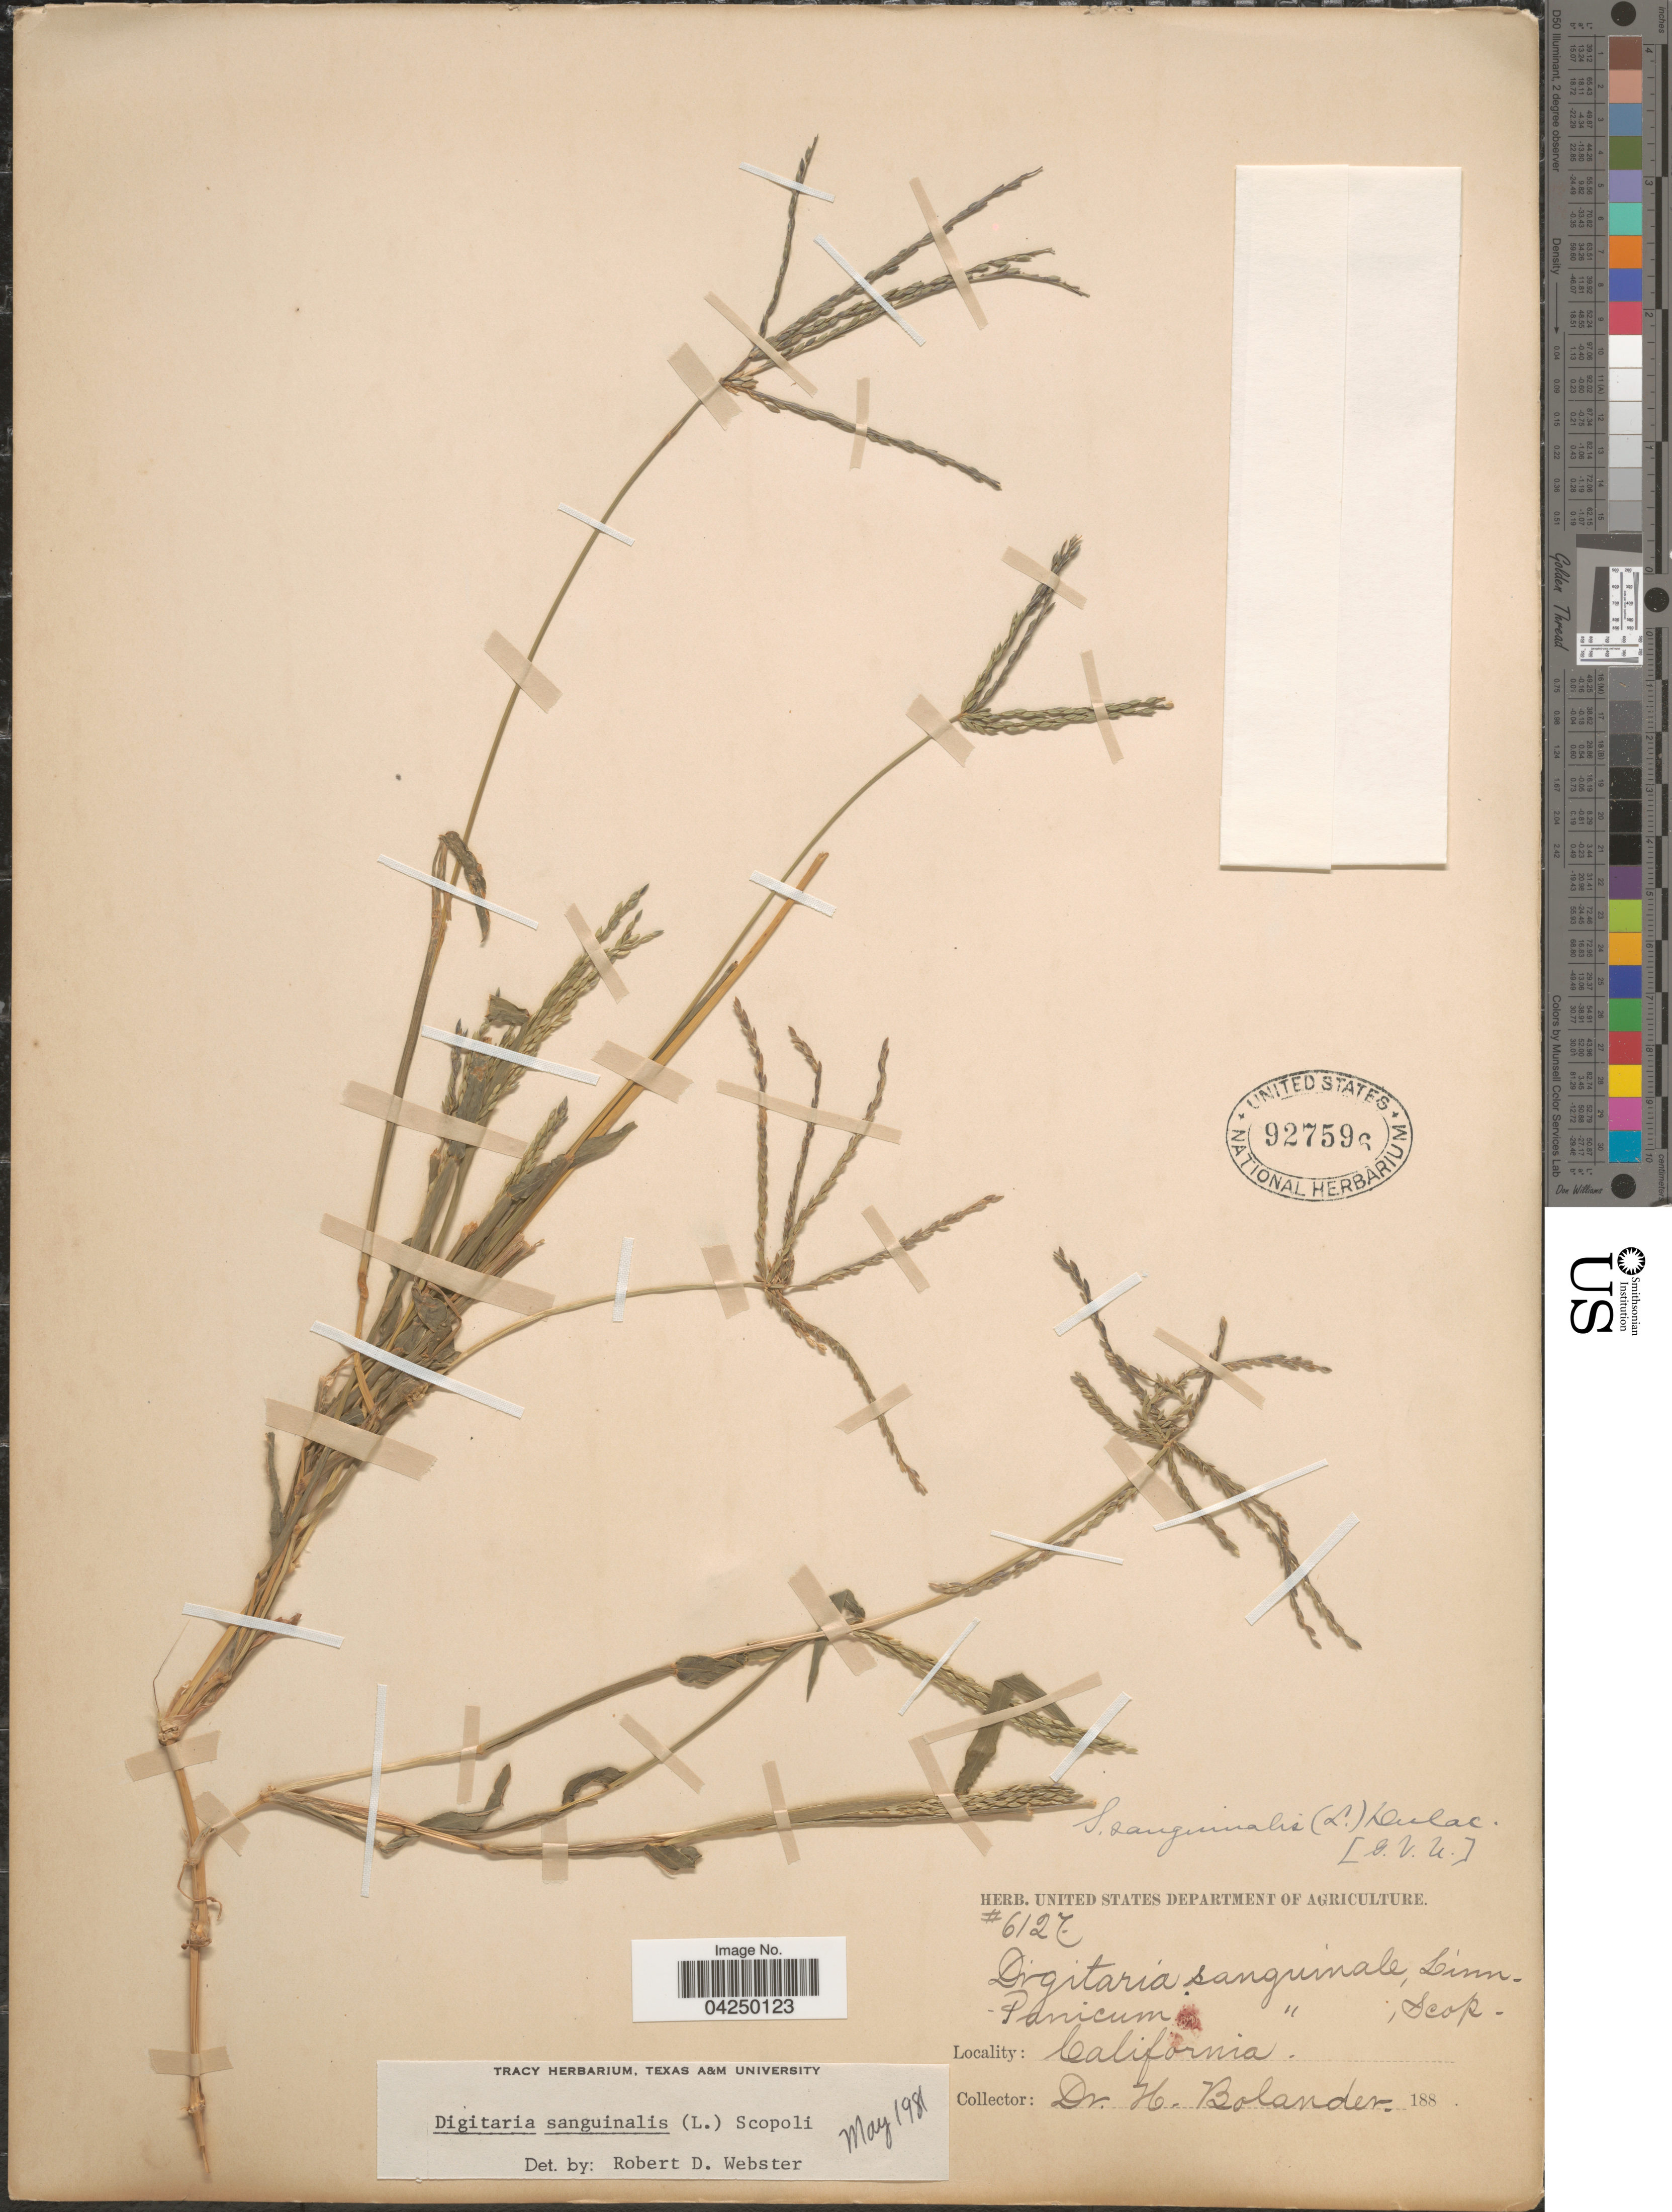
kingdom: Plantae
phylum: Tracheophyta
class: Liliopsida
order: Poales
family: Poaceae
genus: Digitaria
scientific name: Digitaria sanguinalis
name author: (L.) Scop.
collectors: H. Bolander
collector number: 612r*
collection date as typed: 188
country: United States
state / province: California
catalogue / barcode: US 927596